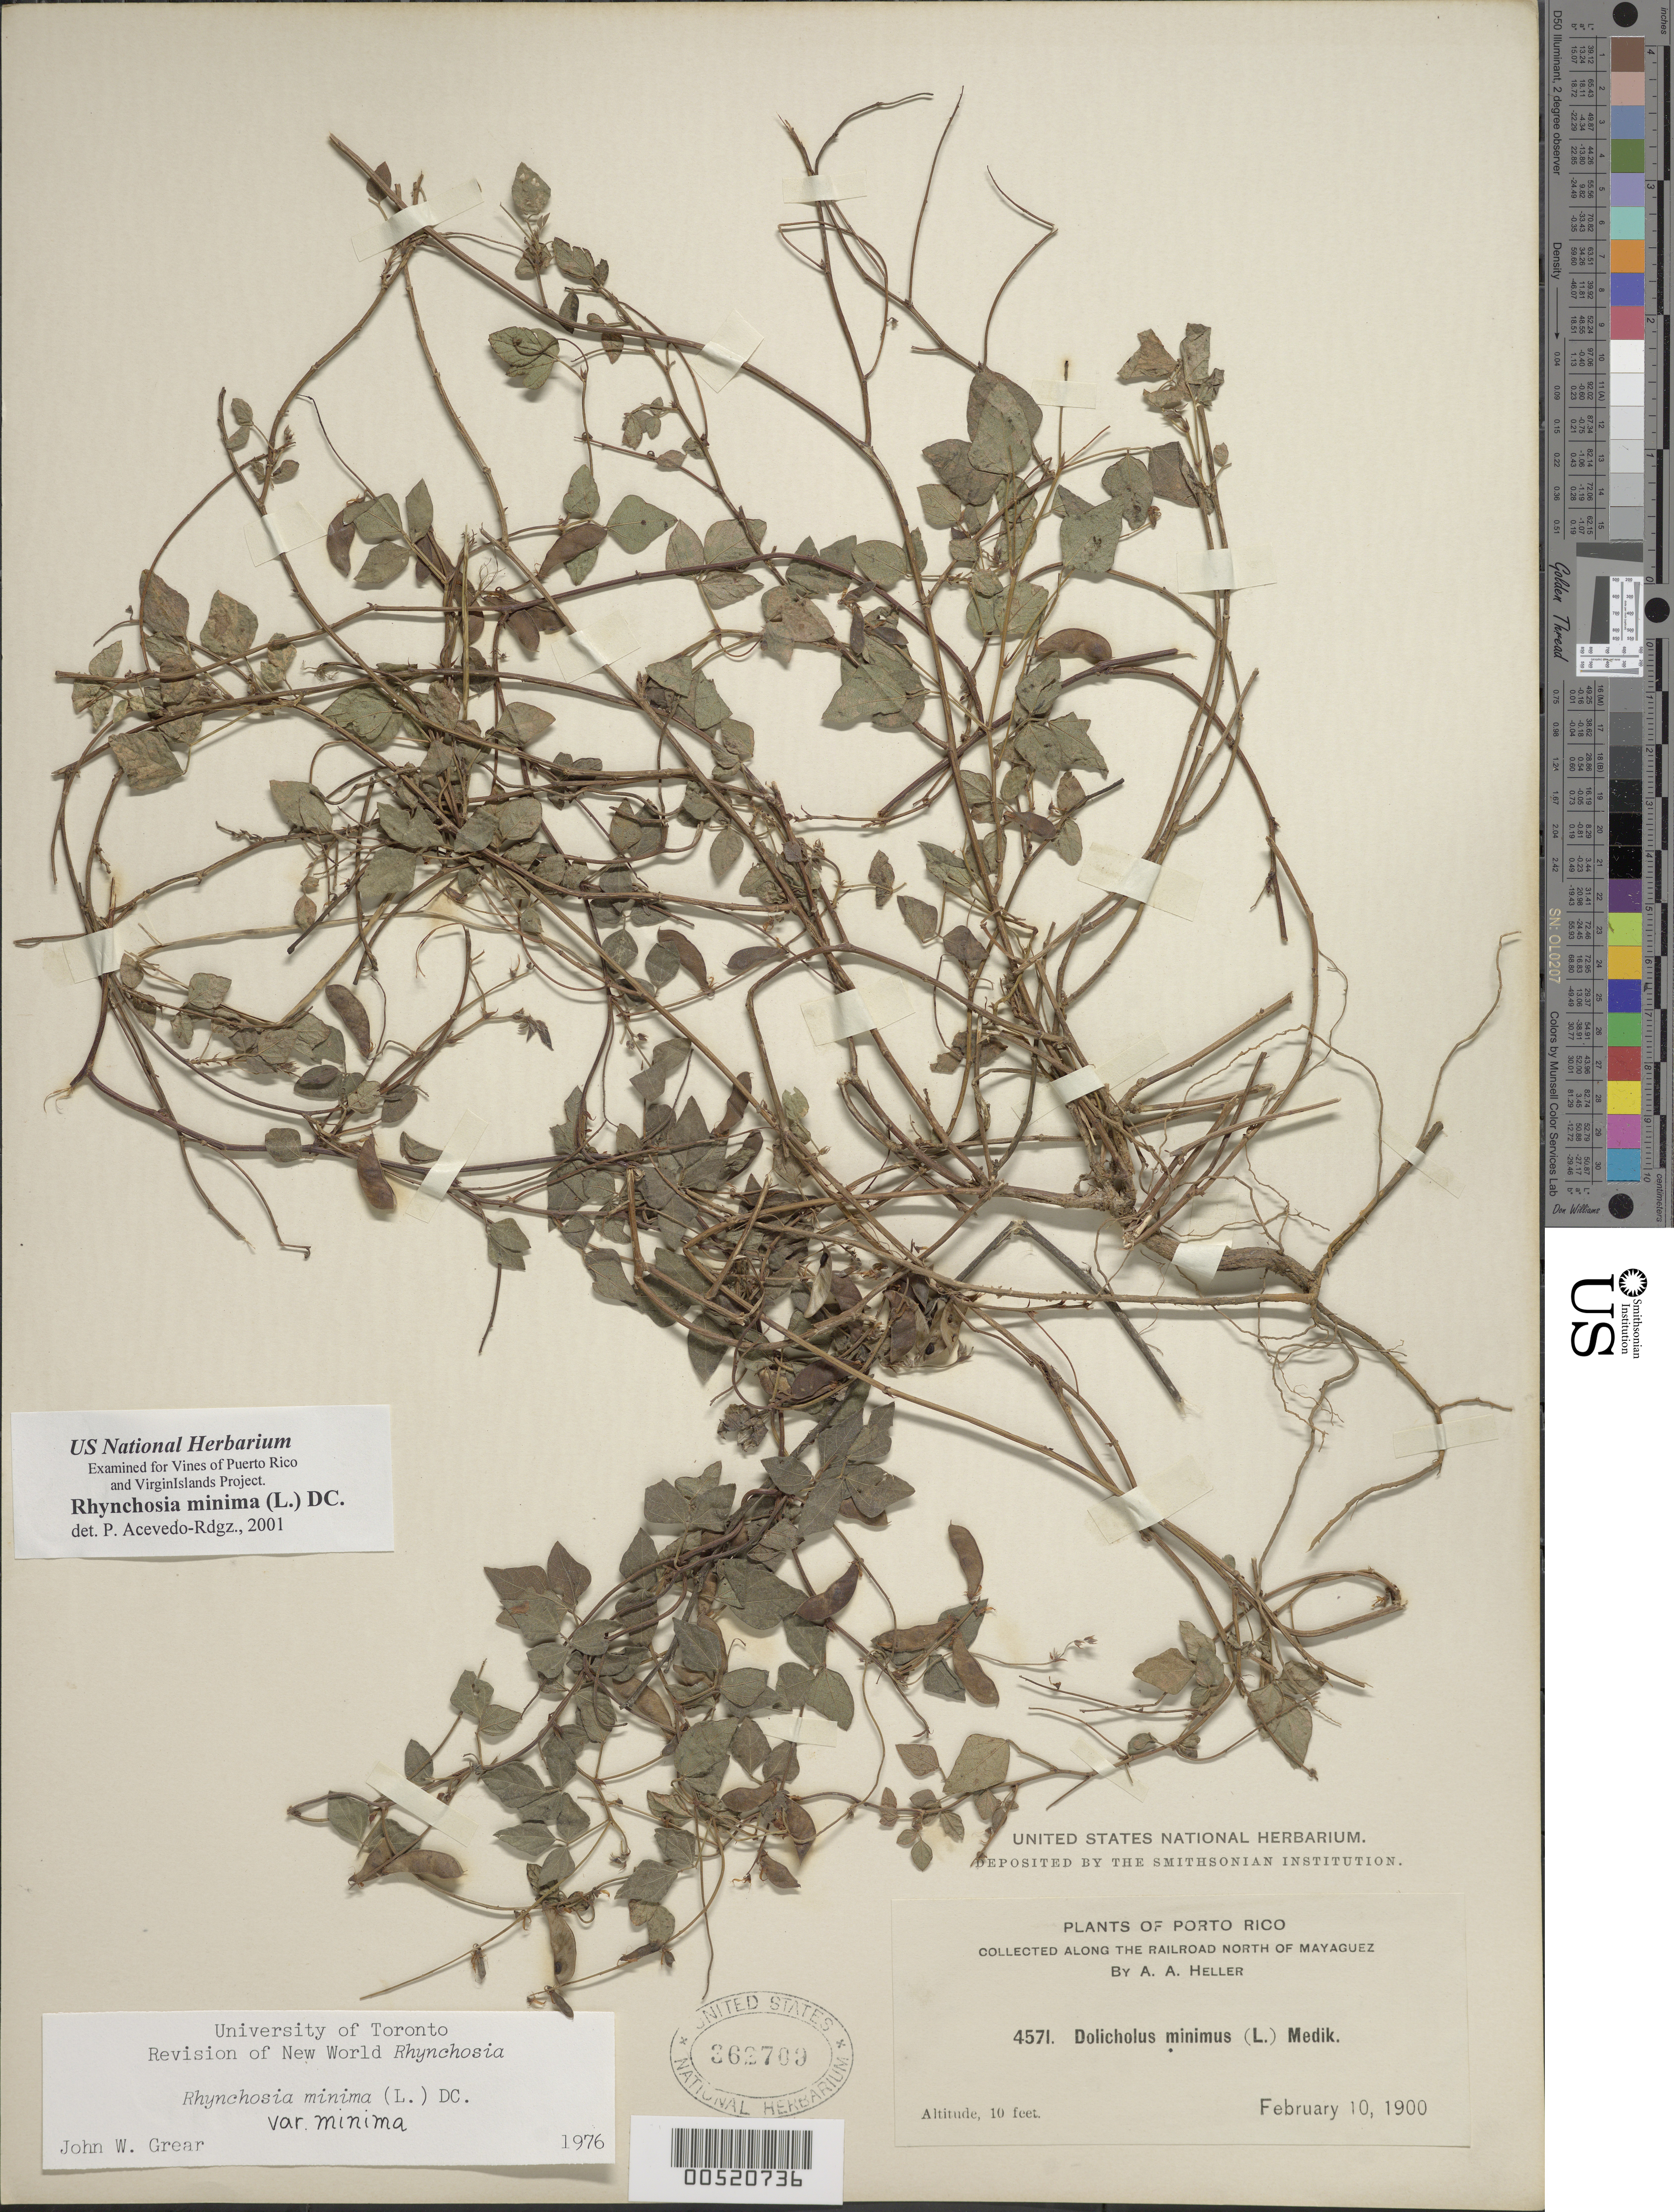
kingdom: Plantae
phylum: Tracheophyta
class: Magnoliopsida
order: Fabales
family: Fabaceae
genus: Rhynchosia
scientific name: Rhynchosia minima var. minima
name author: (L.) DC.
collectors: -- Heller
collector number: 4571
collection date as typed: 10 Feb 1900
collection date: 1900-02-10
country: Puerto Rico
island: Greater Antilles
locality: N of Mayaguez. Along railroad.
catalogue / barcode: US 362709